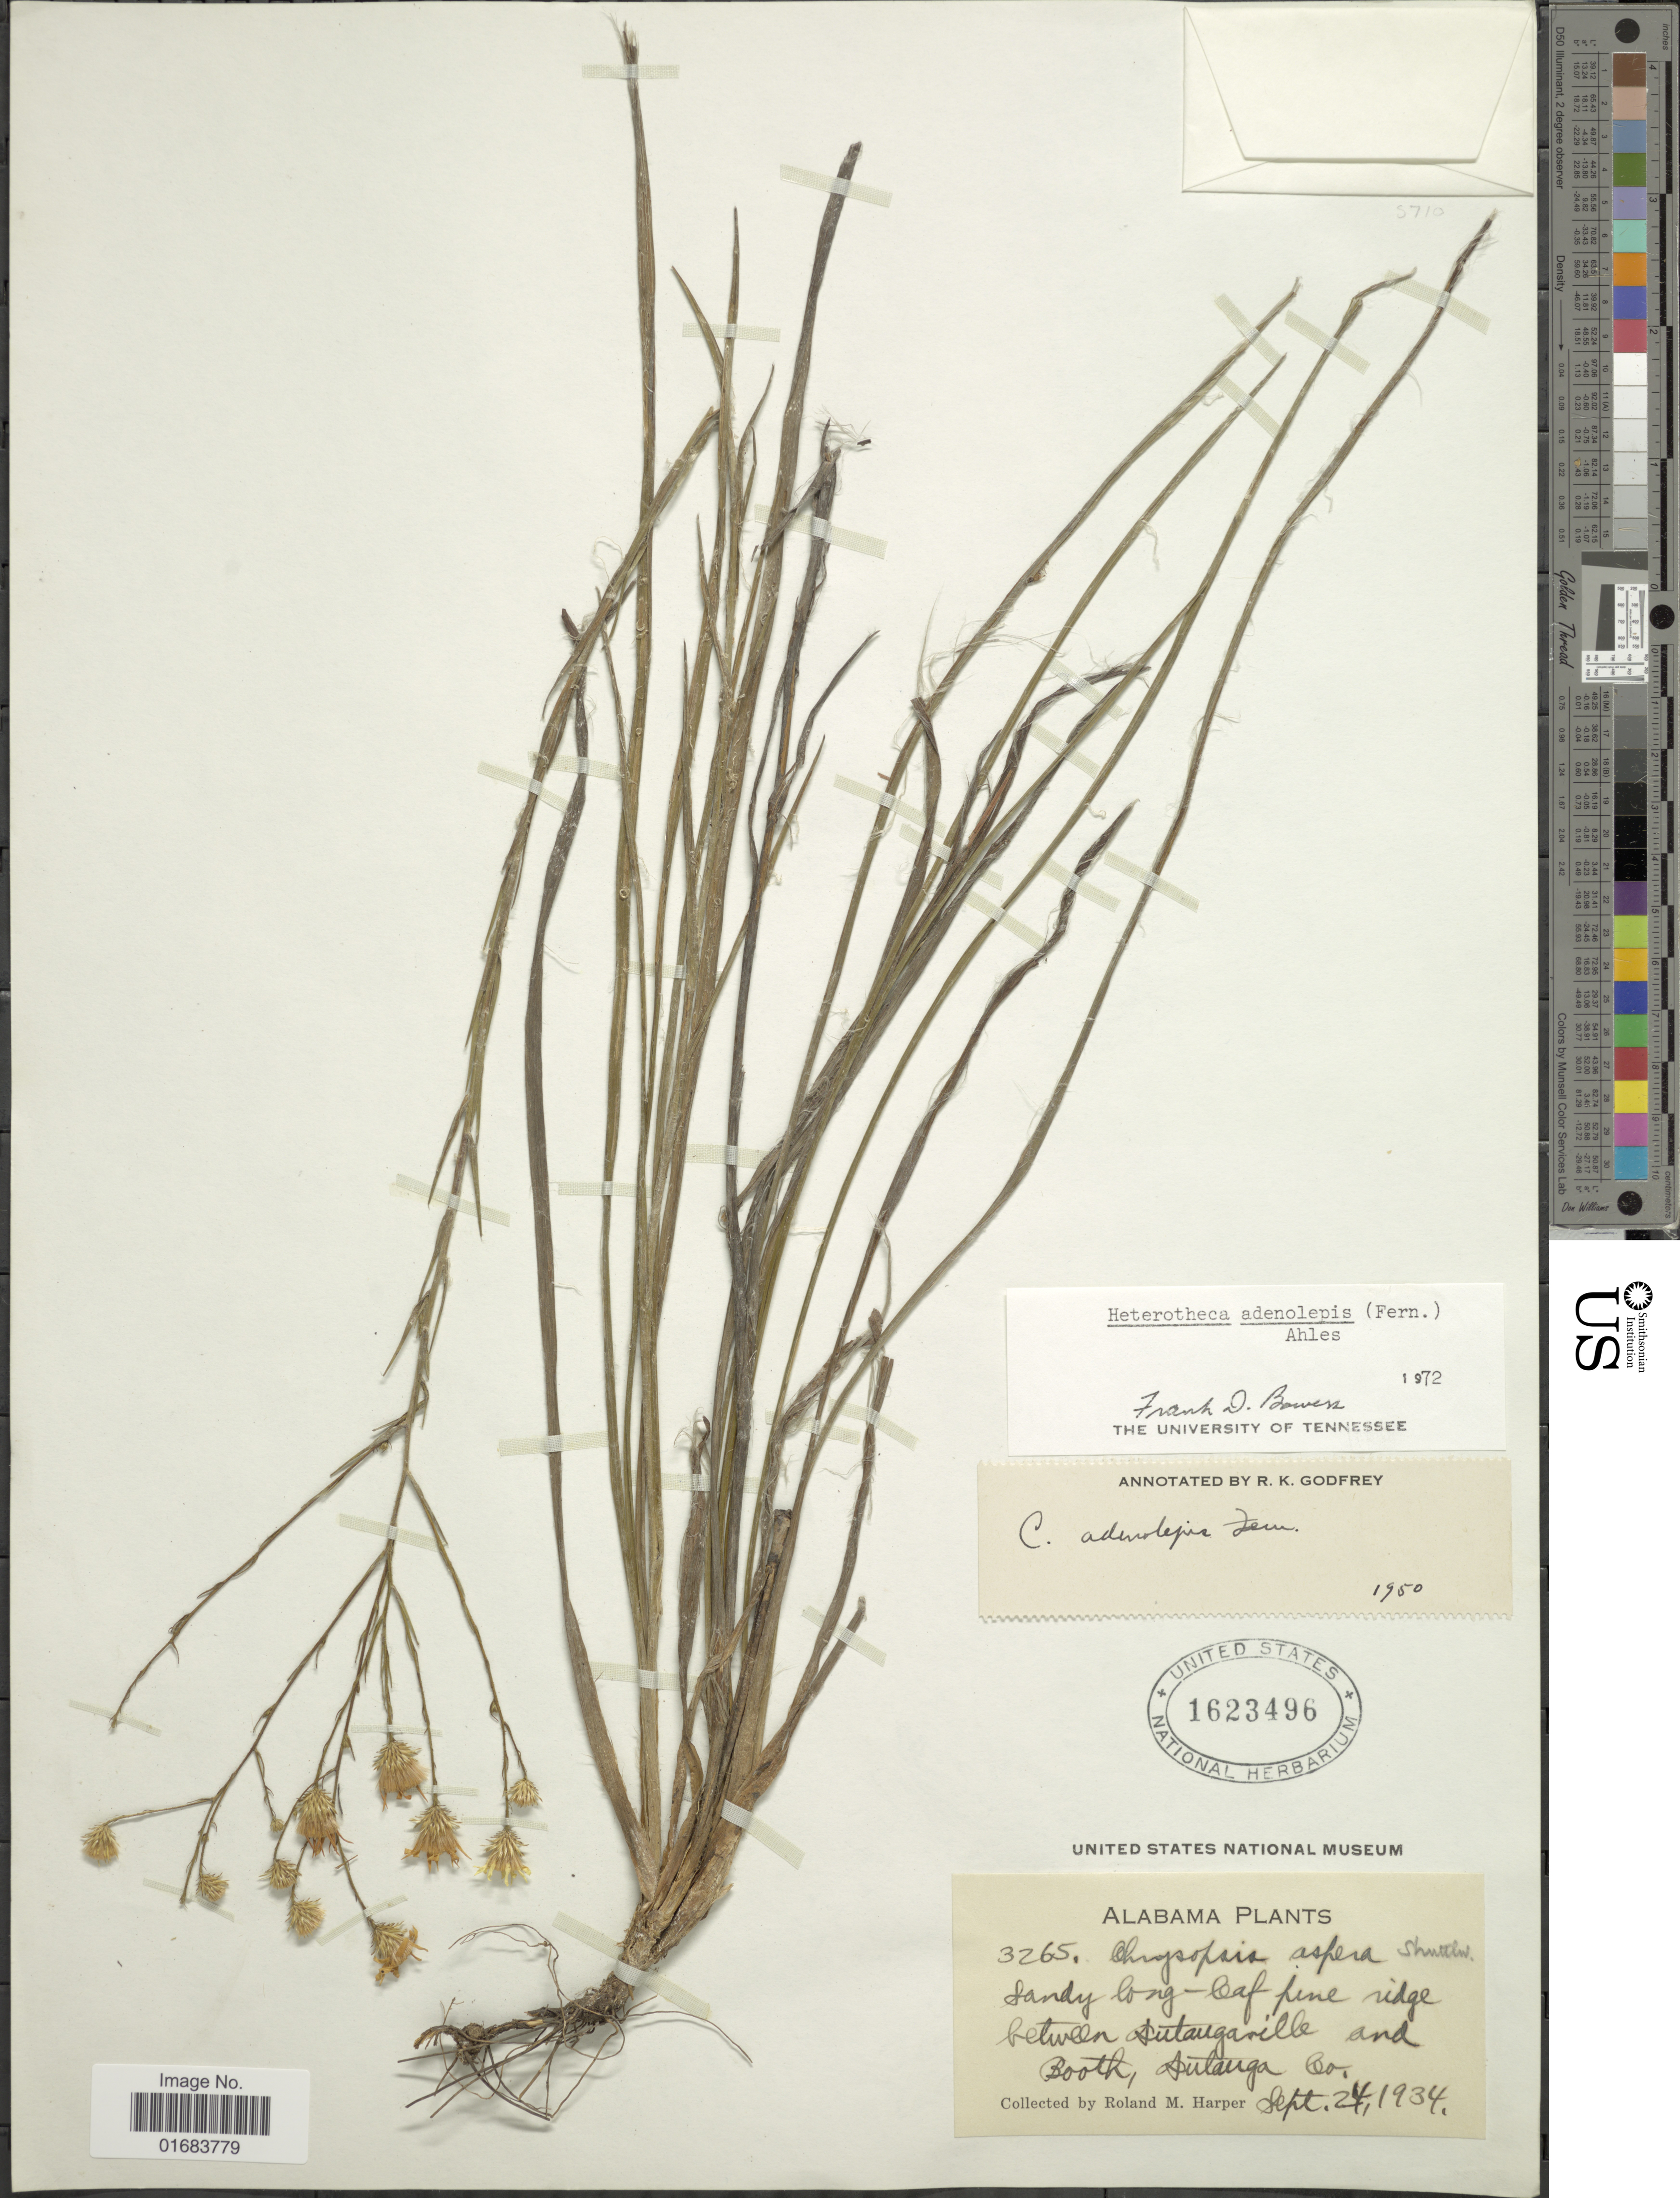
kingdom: Plantae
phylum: Tracheophyta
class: Magnoliopsida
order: Asterales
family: Asteraceae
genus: Pityopsis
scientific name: Pityopsis adenolepis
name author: (Fernald) Semple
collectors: R. M. Harper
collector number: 3265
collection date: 1934-09-24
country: United States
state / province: Alabama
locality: Between Autaugaville and Booth, Autauga Co.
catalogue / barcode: US 1623496